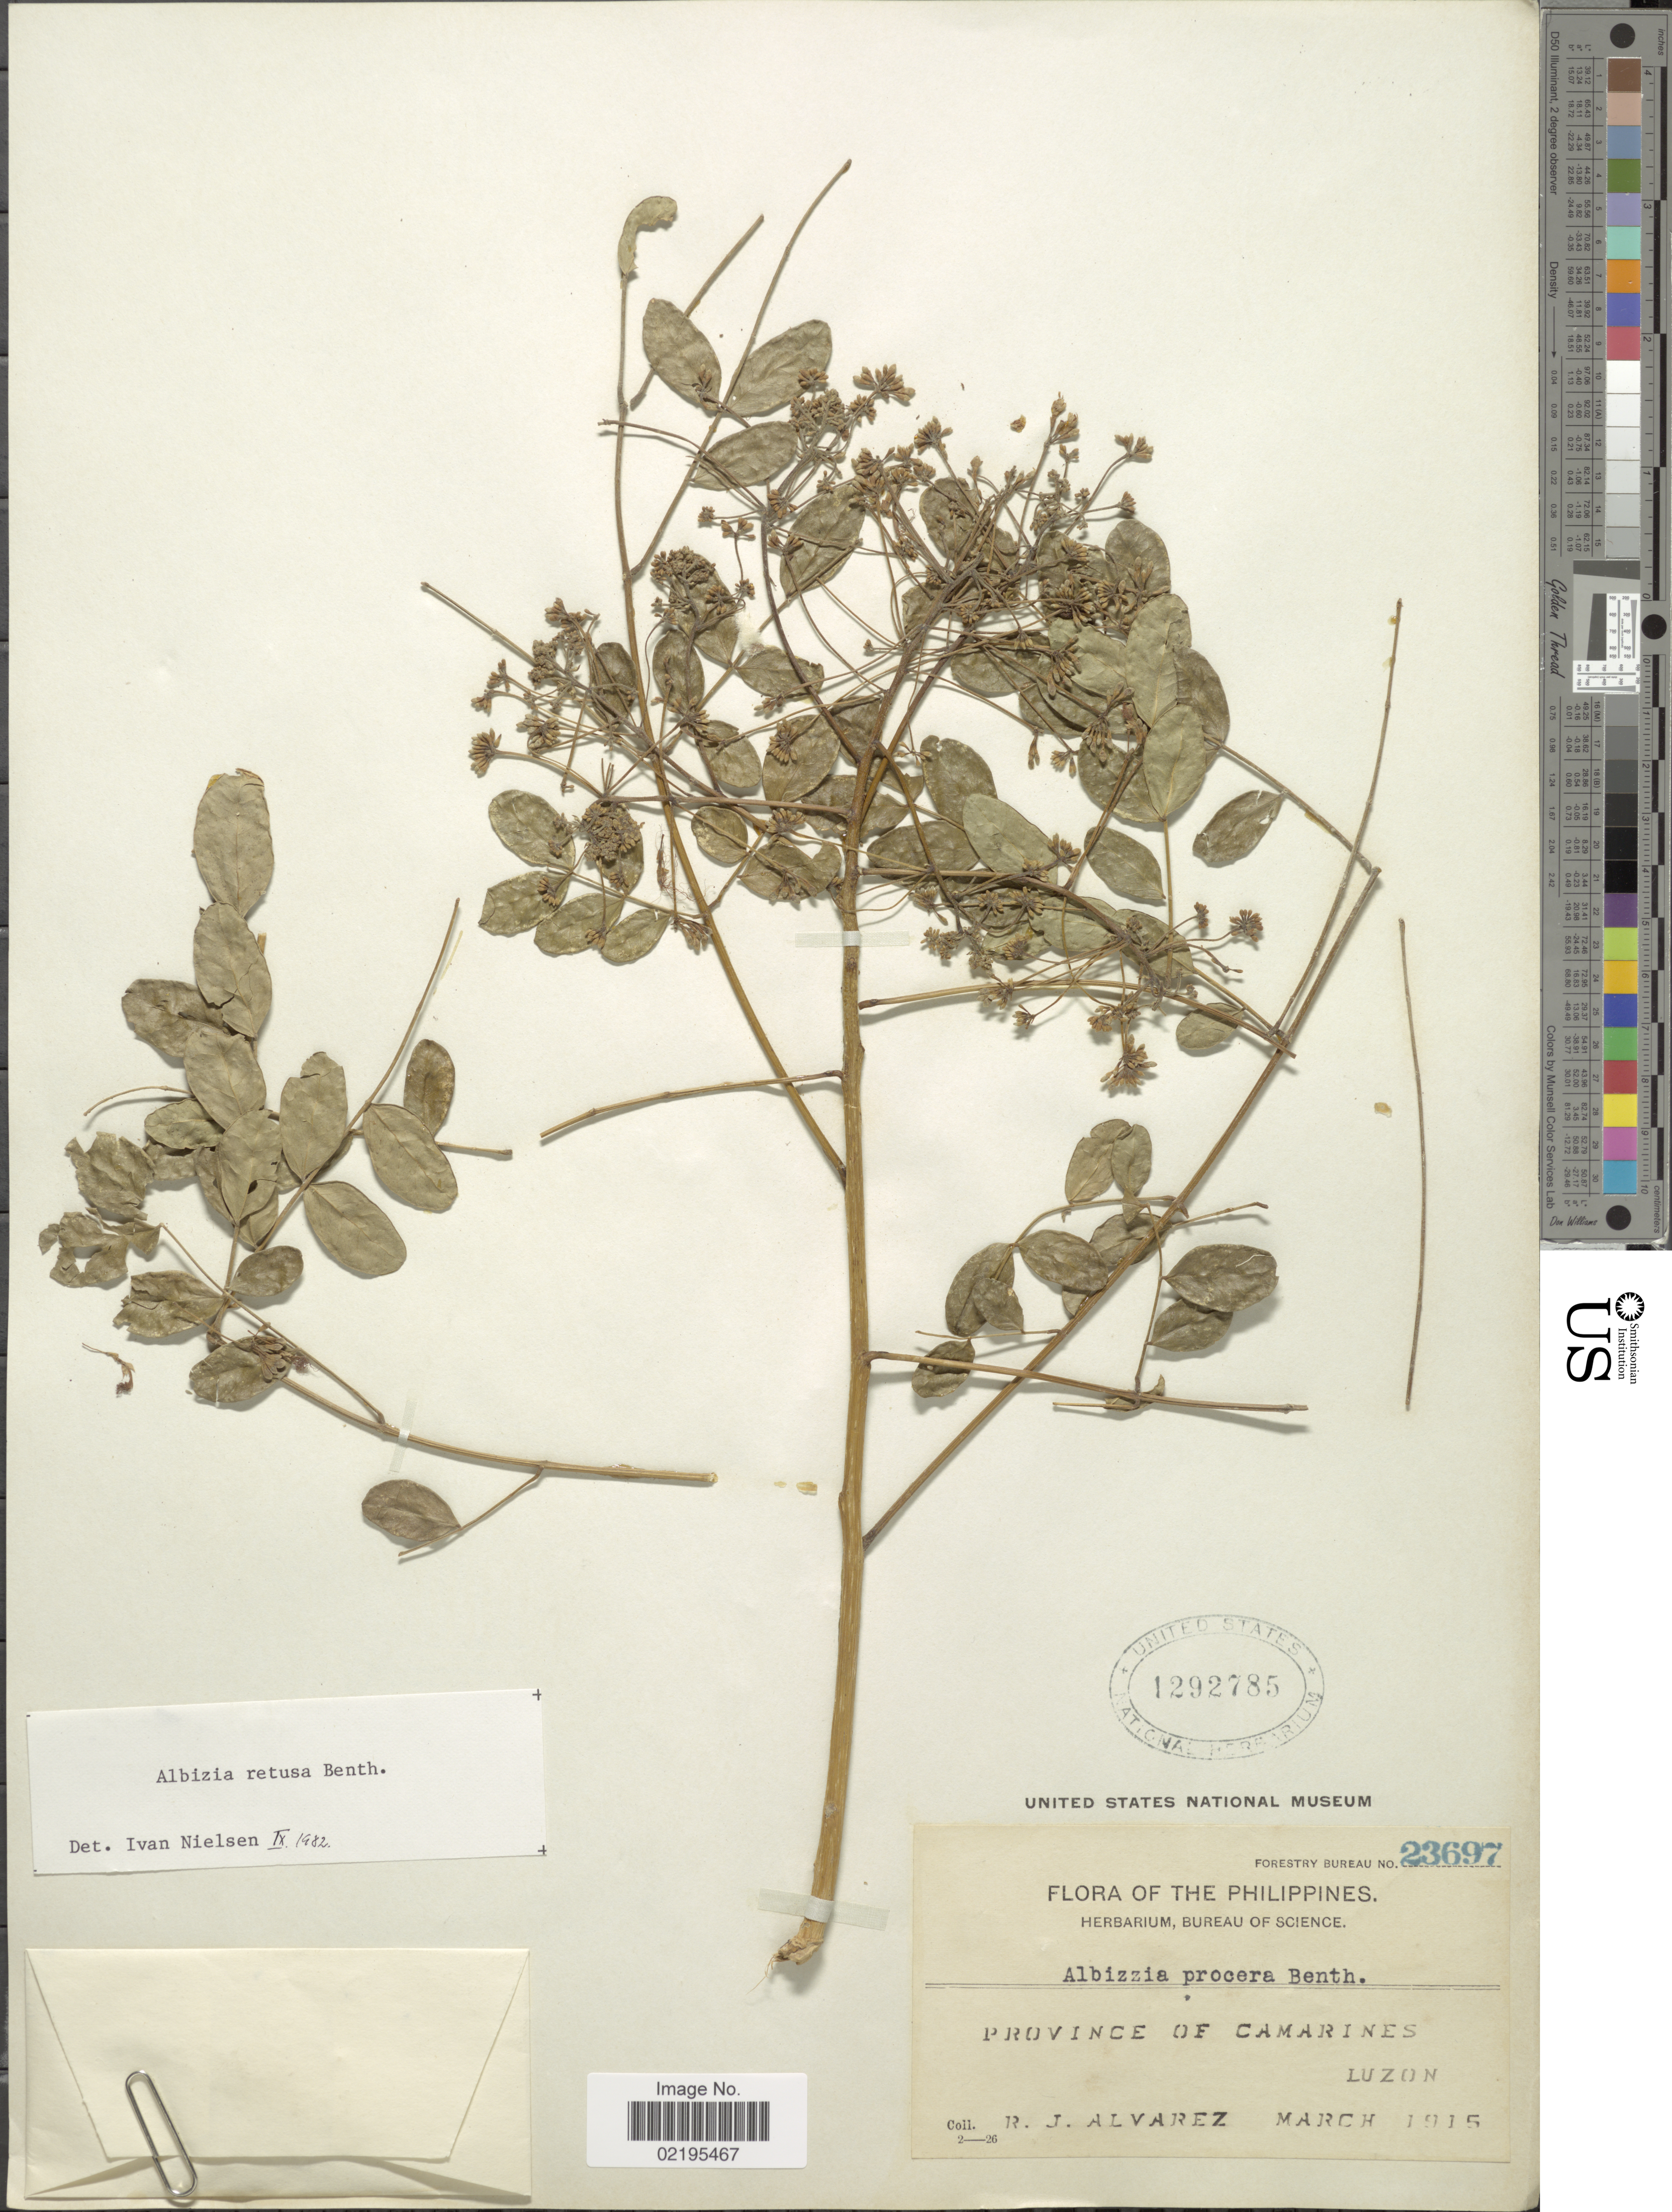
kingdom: Plantae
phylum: Tracheophyta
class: Magnoliopsida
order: Fabales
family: Fabaceae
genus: Albizia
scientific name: Albizia retusa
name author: Benth.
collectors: R. Alvarez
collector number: Forestry Bureau 23697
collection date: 1915-03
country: Philippines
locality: Province of Camarines, Luzon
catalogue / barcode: US 1292785